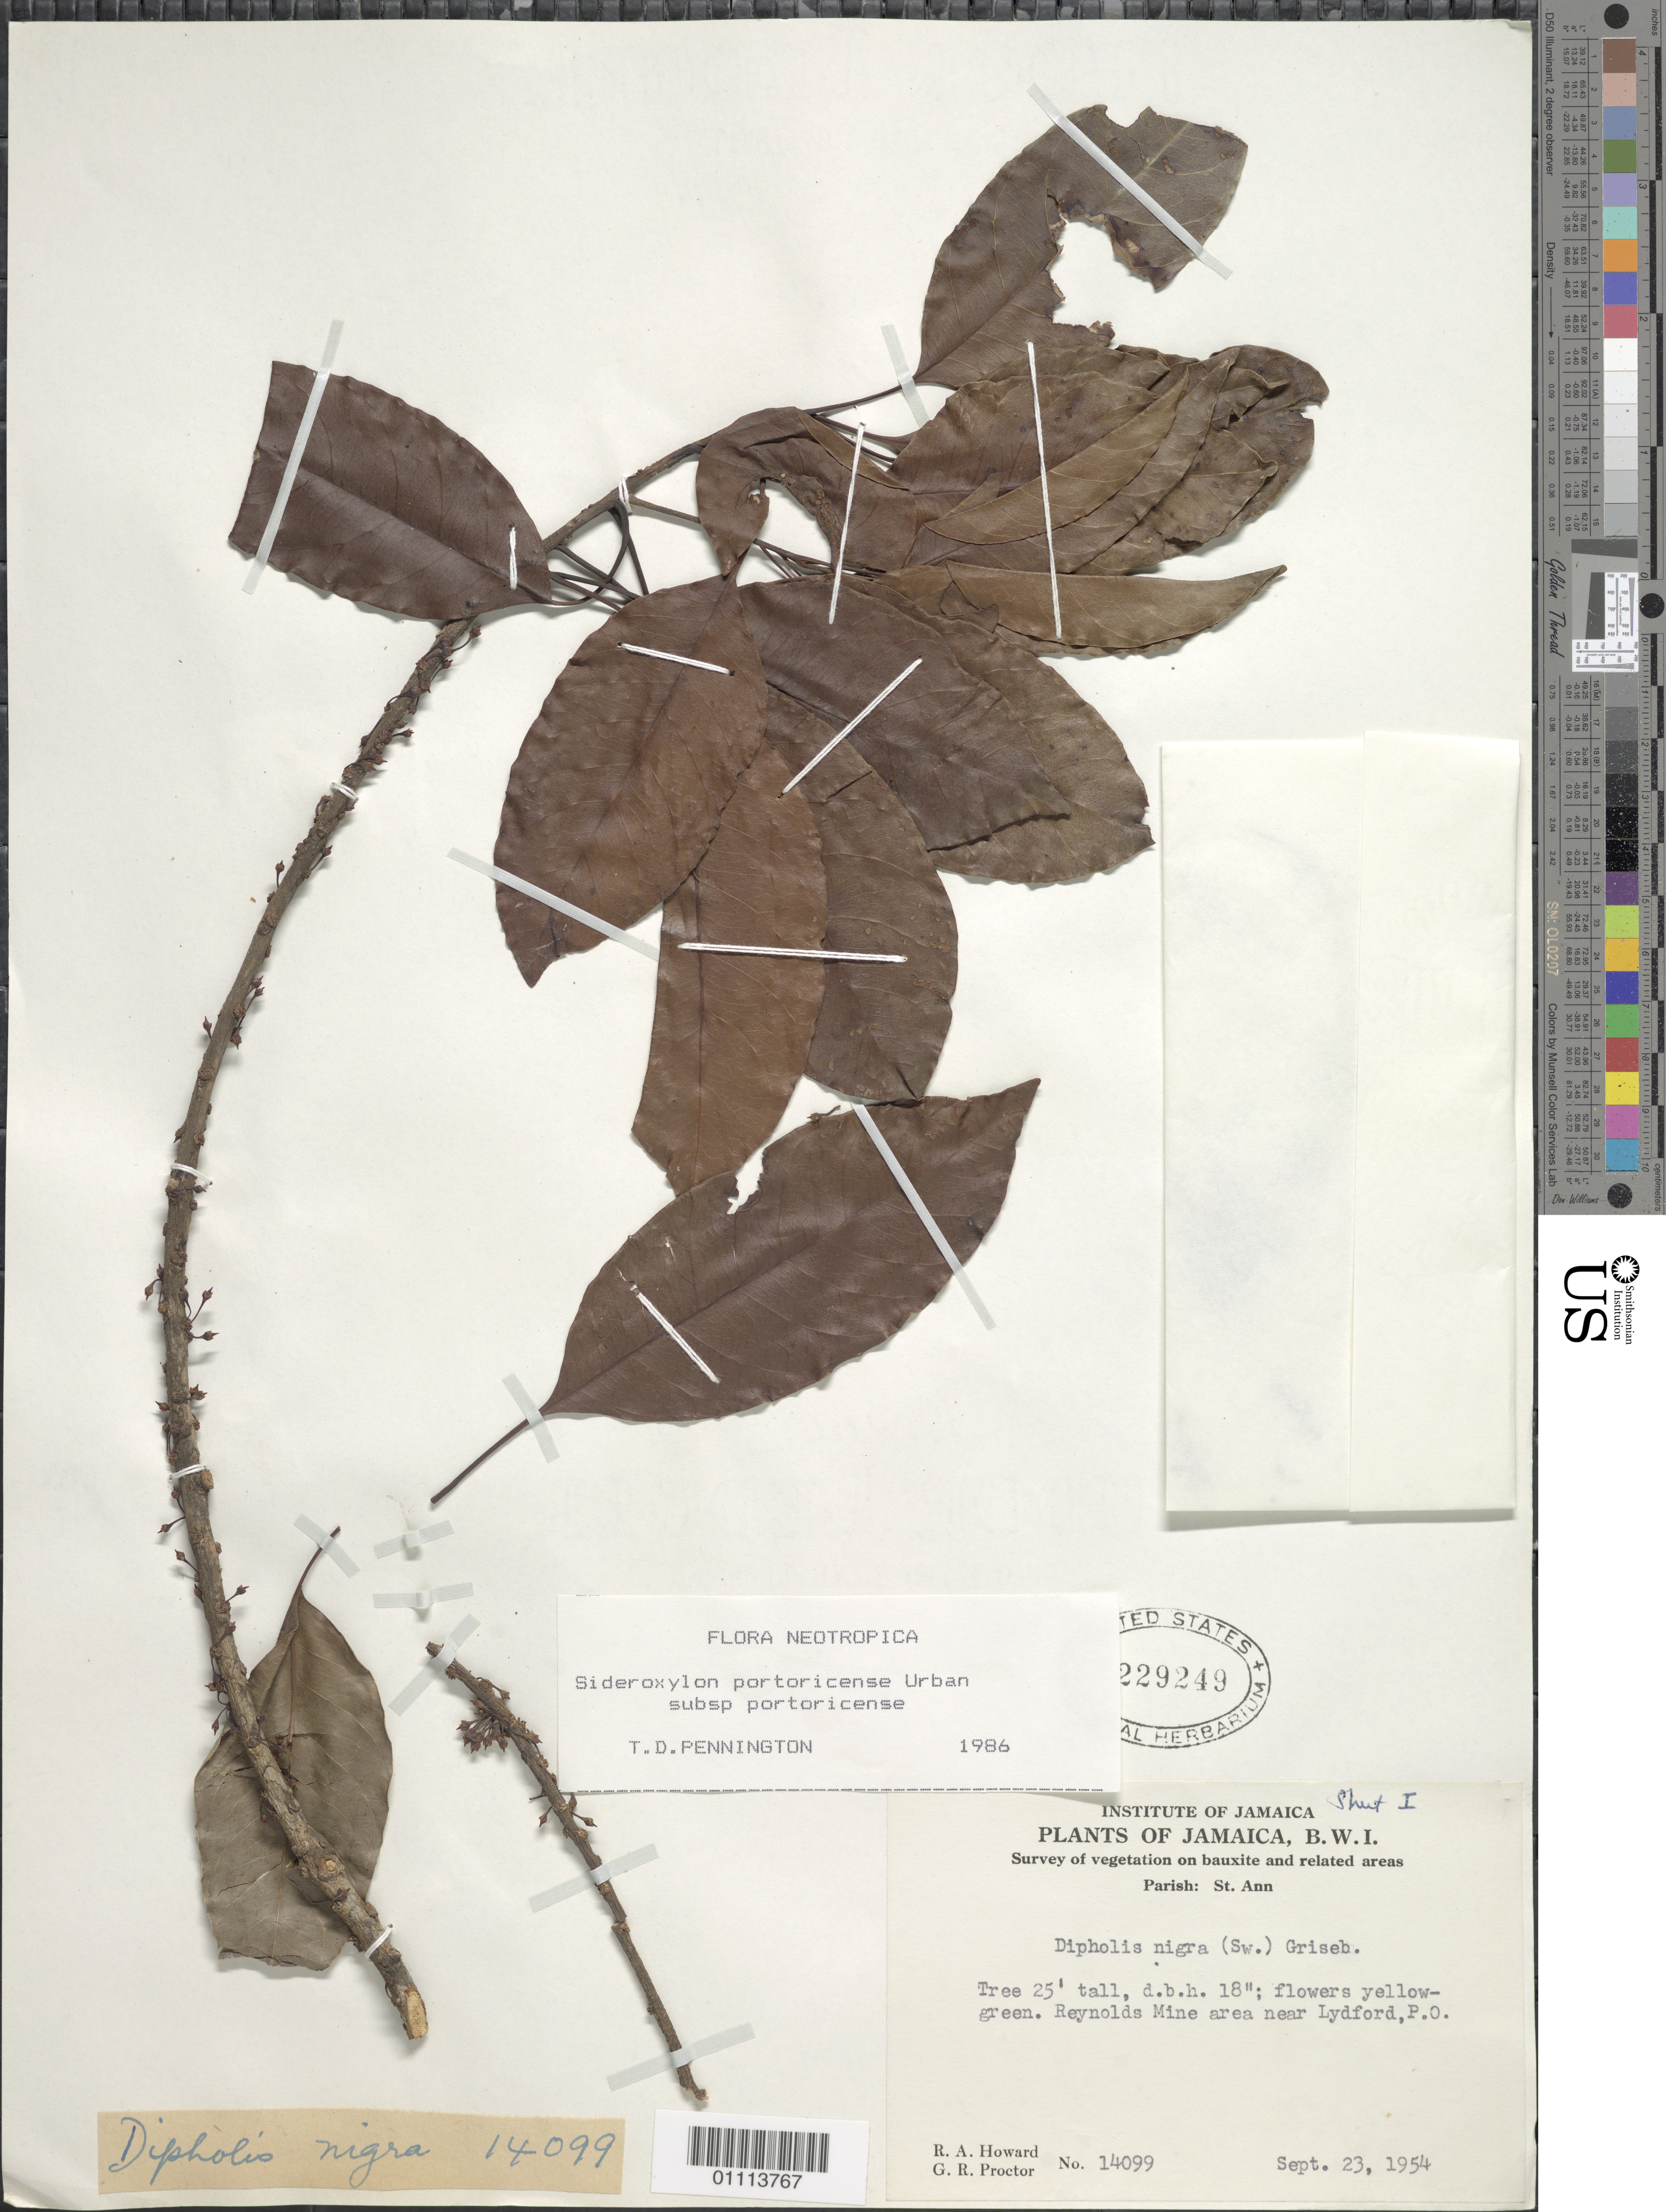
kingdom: Plantae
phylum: Tracheophyta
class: Magnoliopsida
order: Ericales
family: Sapotaceae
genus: Sideroxylon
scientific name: Sideroxylon portoricense subsp. portoricense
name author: Urb.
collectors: R. A. Howard & G. R. Proctor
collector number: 14099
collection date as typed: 23 Sep 1954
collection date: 1954-09-23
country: Jamaica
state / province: Saint Ann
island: Jamaica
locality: Reynolds Mine area near Lydford, P.O.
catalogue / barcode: US 2229249